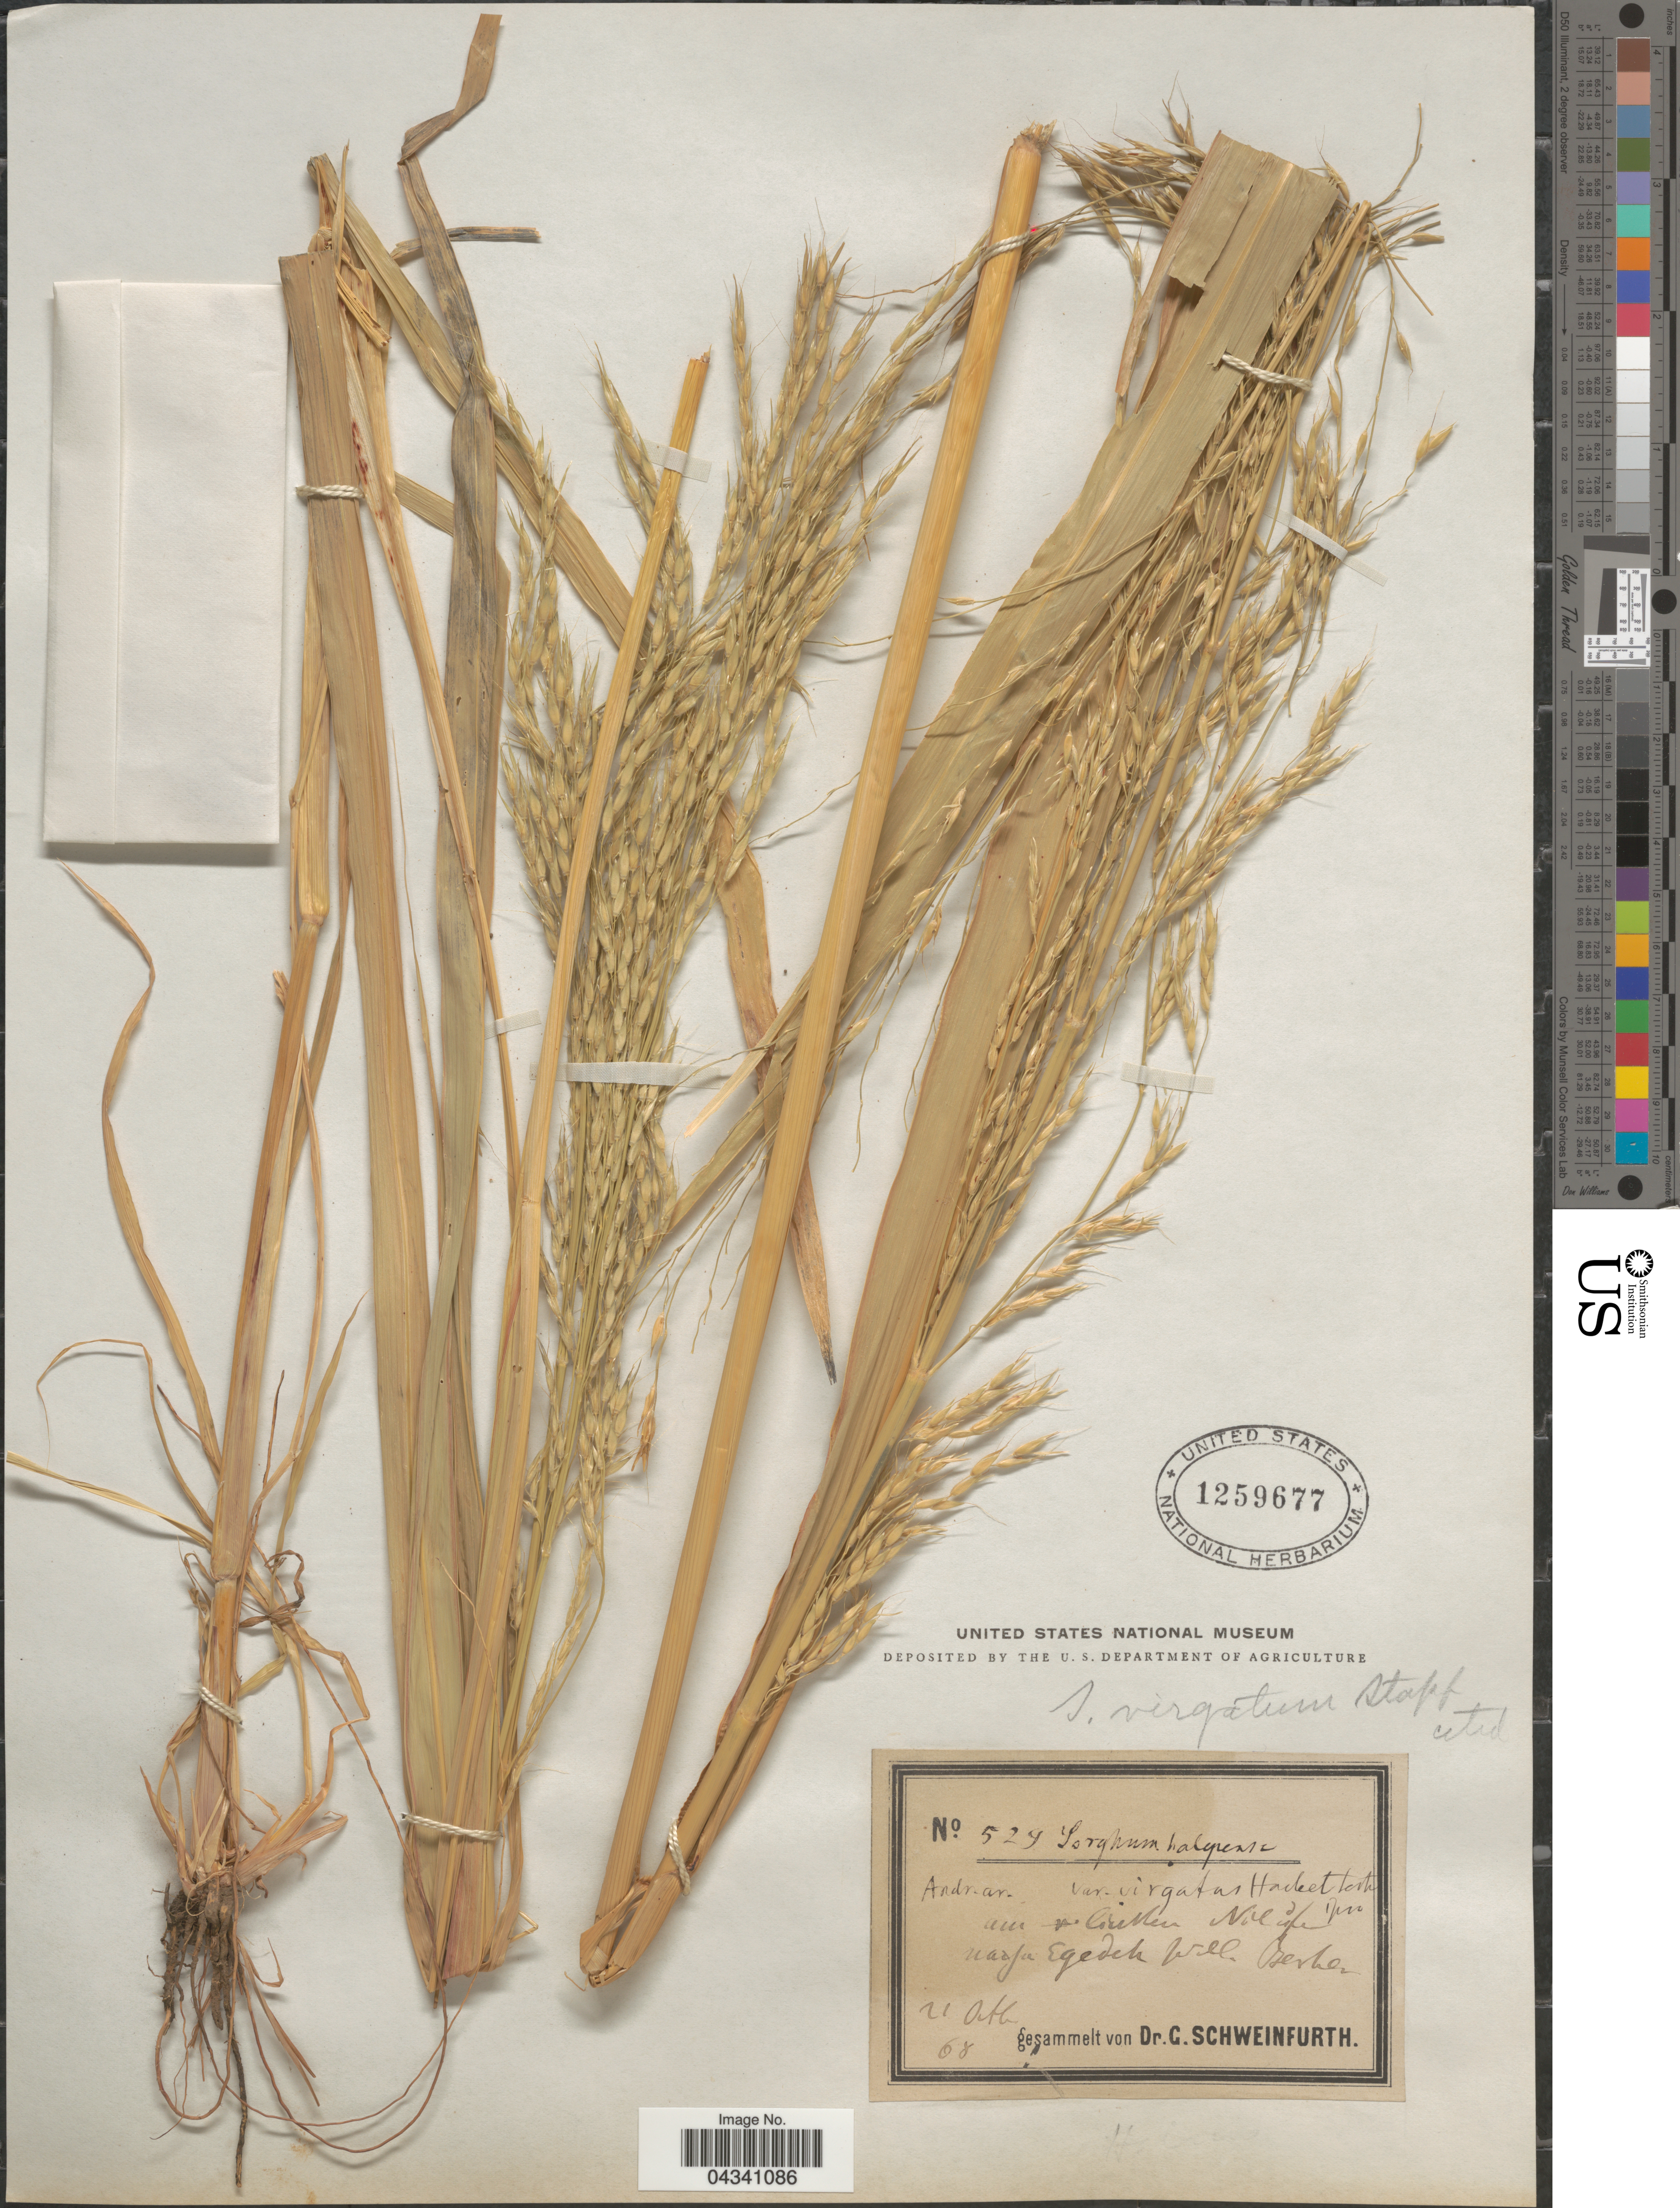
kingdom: Plantae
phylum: Tracheophyta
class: Liliopsida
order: Poales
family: Poaceae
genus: Sorghum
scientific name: Sorghum arundinaceum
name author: (Desv.) Stapf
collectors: G. A. Schweinfurth (herbarium)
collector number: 529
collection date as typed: Transcribed d/m/y: 21/10/68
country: Sudan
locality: Am Cirillen Nol ùpe naipe Egedeh pr. el. Berber. [interpreted]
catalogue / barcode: US 1259677